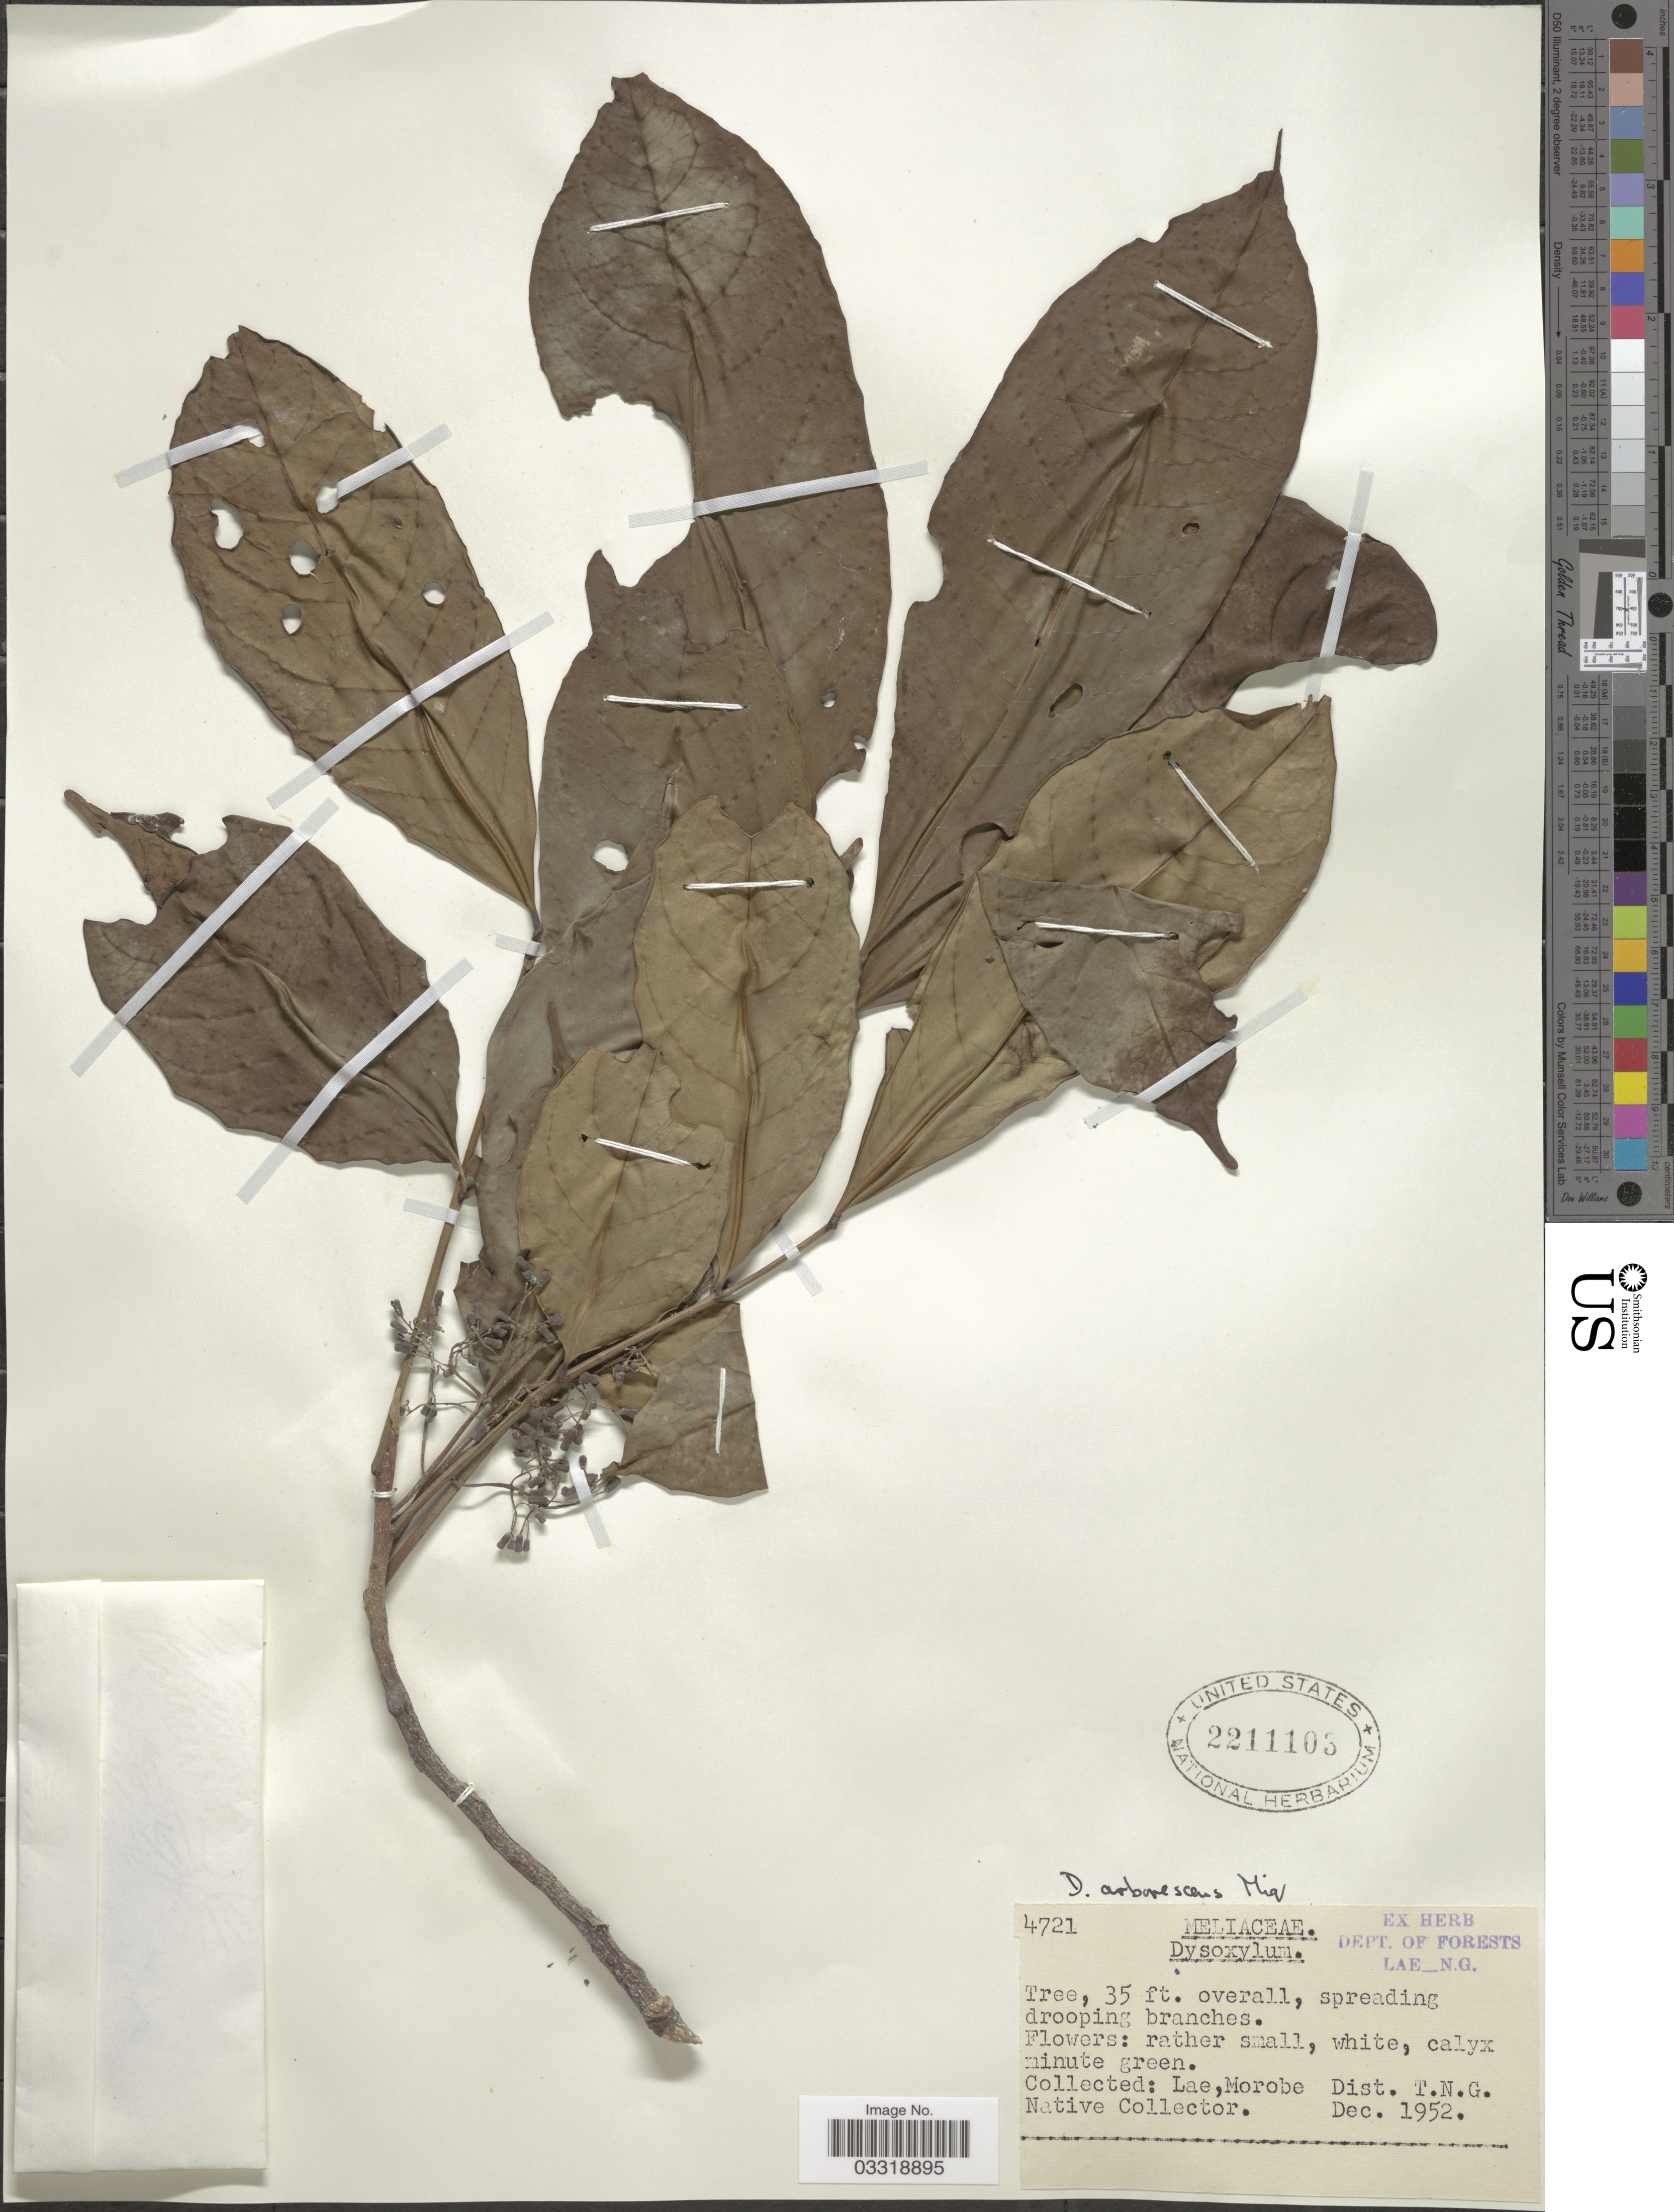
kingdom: Plantae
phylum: Tracheophyta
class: Magnoliopsida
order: Sapindales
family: Meliaceae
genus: Goniocheton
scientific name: Goniocheton arborescens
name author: Blume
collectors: Native collector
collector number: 4721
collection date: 1952-12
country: Papua New Guinea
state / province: Morobe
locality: Lae, Morobe Dist. T.N.G.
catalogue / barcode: US 2211103